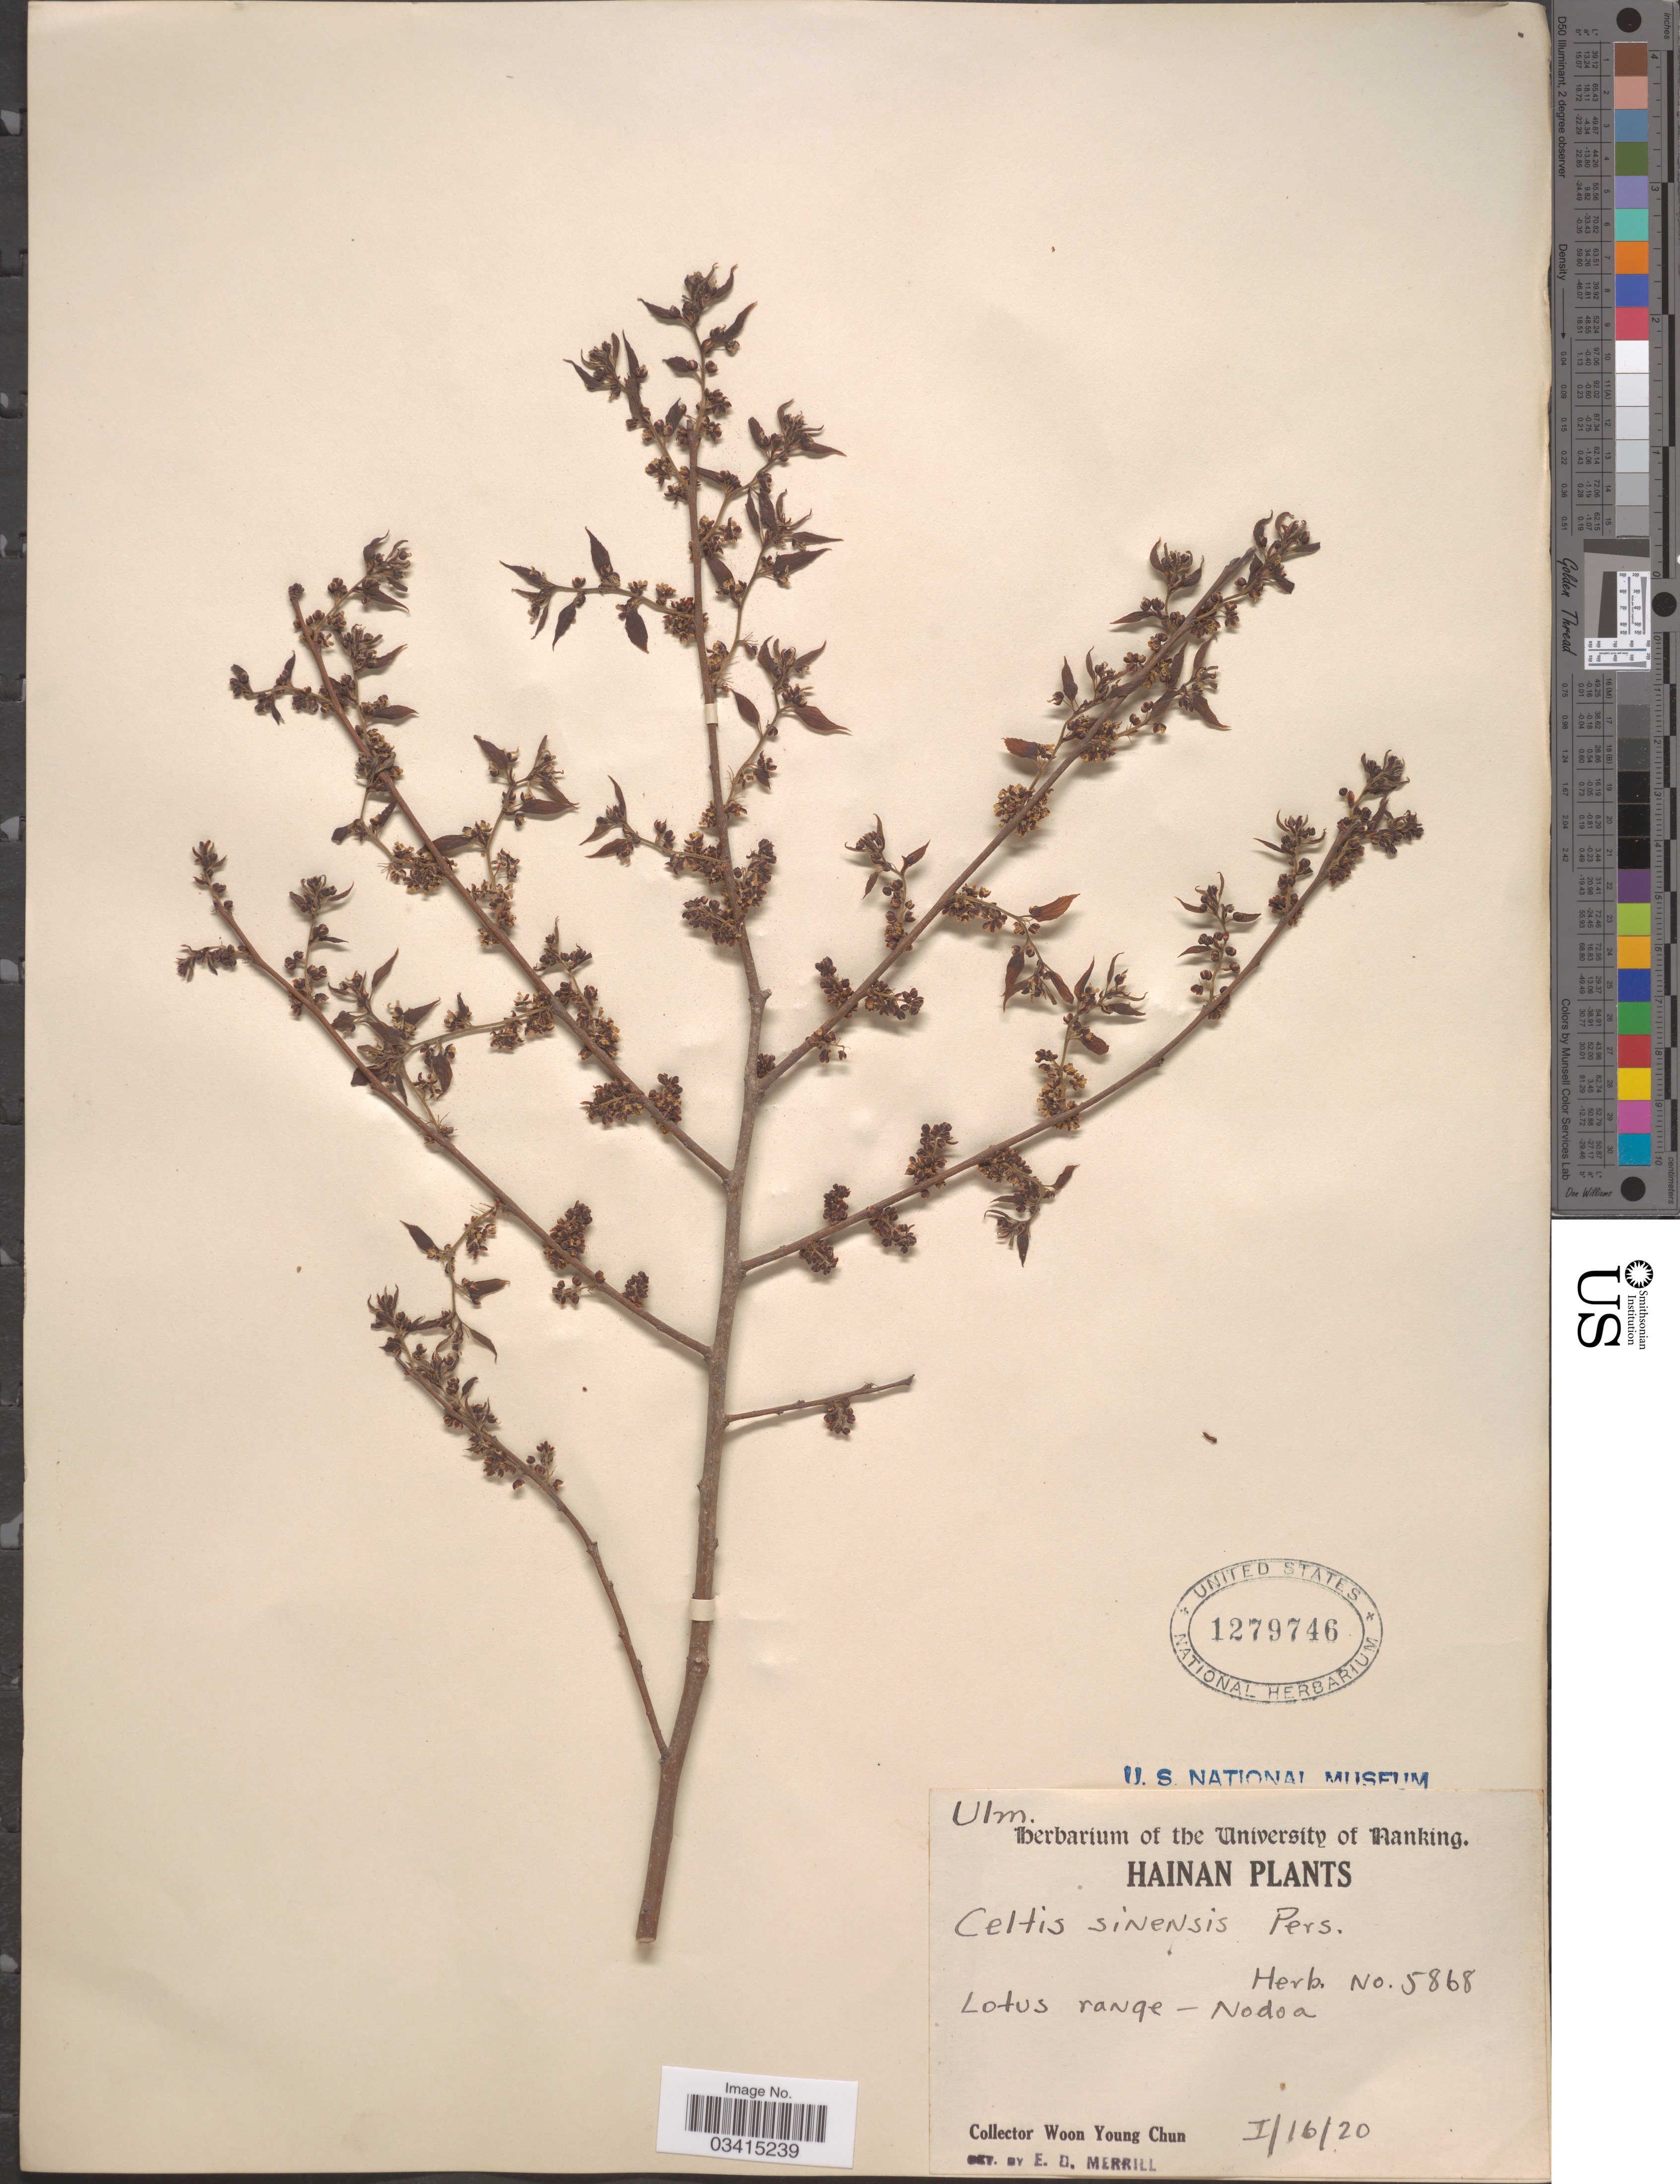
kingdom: Plantae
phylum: Tracheophyta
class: Magnoliopsida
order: Rosales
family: Cannabaceae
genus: Celtis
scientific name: Celtis sinensis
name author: Pers.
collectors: W. Y. Chun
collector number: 5868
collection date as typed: Transcribed d/m/y: 16/1/20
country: China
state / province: Hainan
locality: Lotus range - Nodoa.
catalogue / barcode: US 1279746